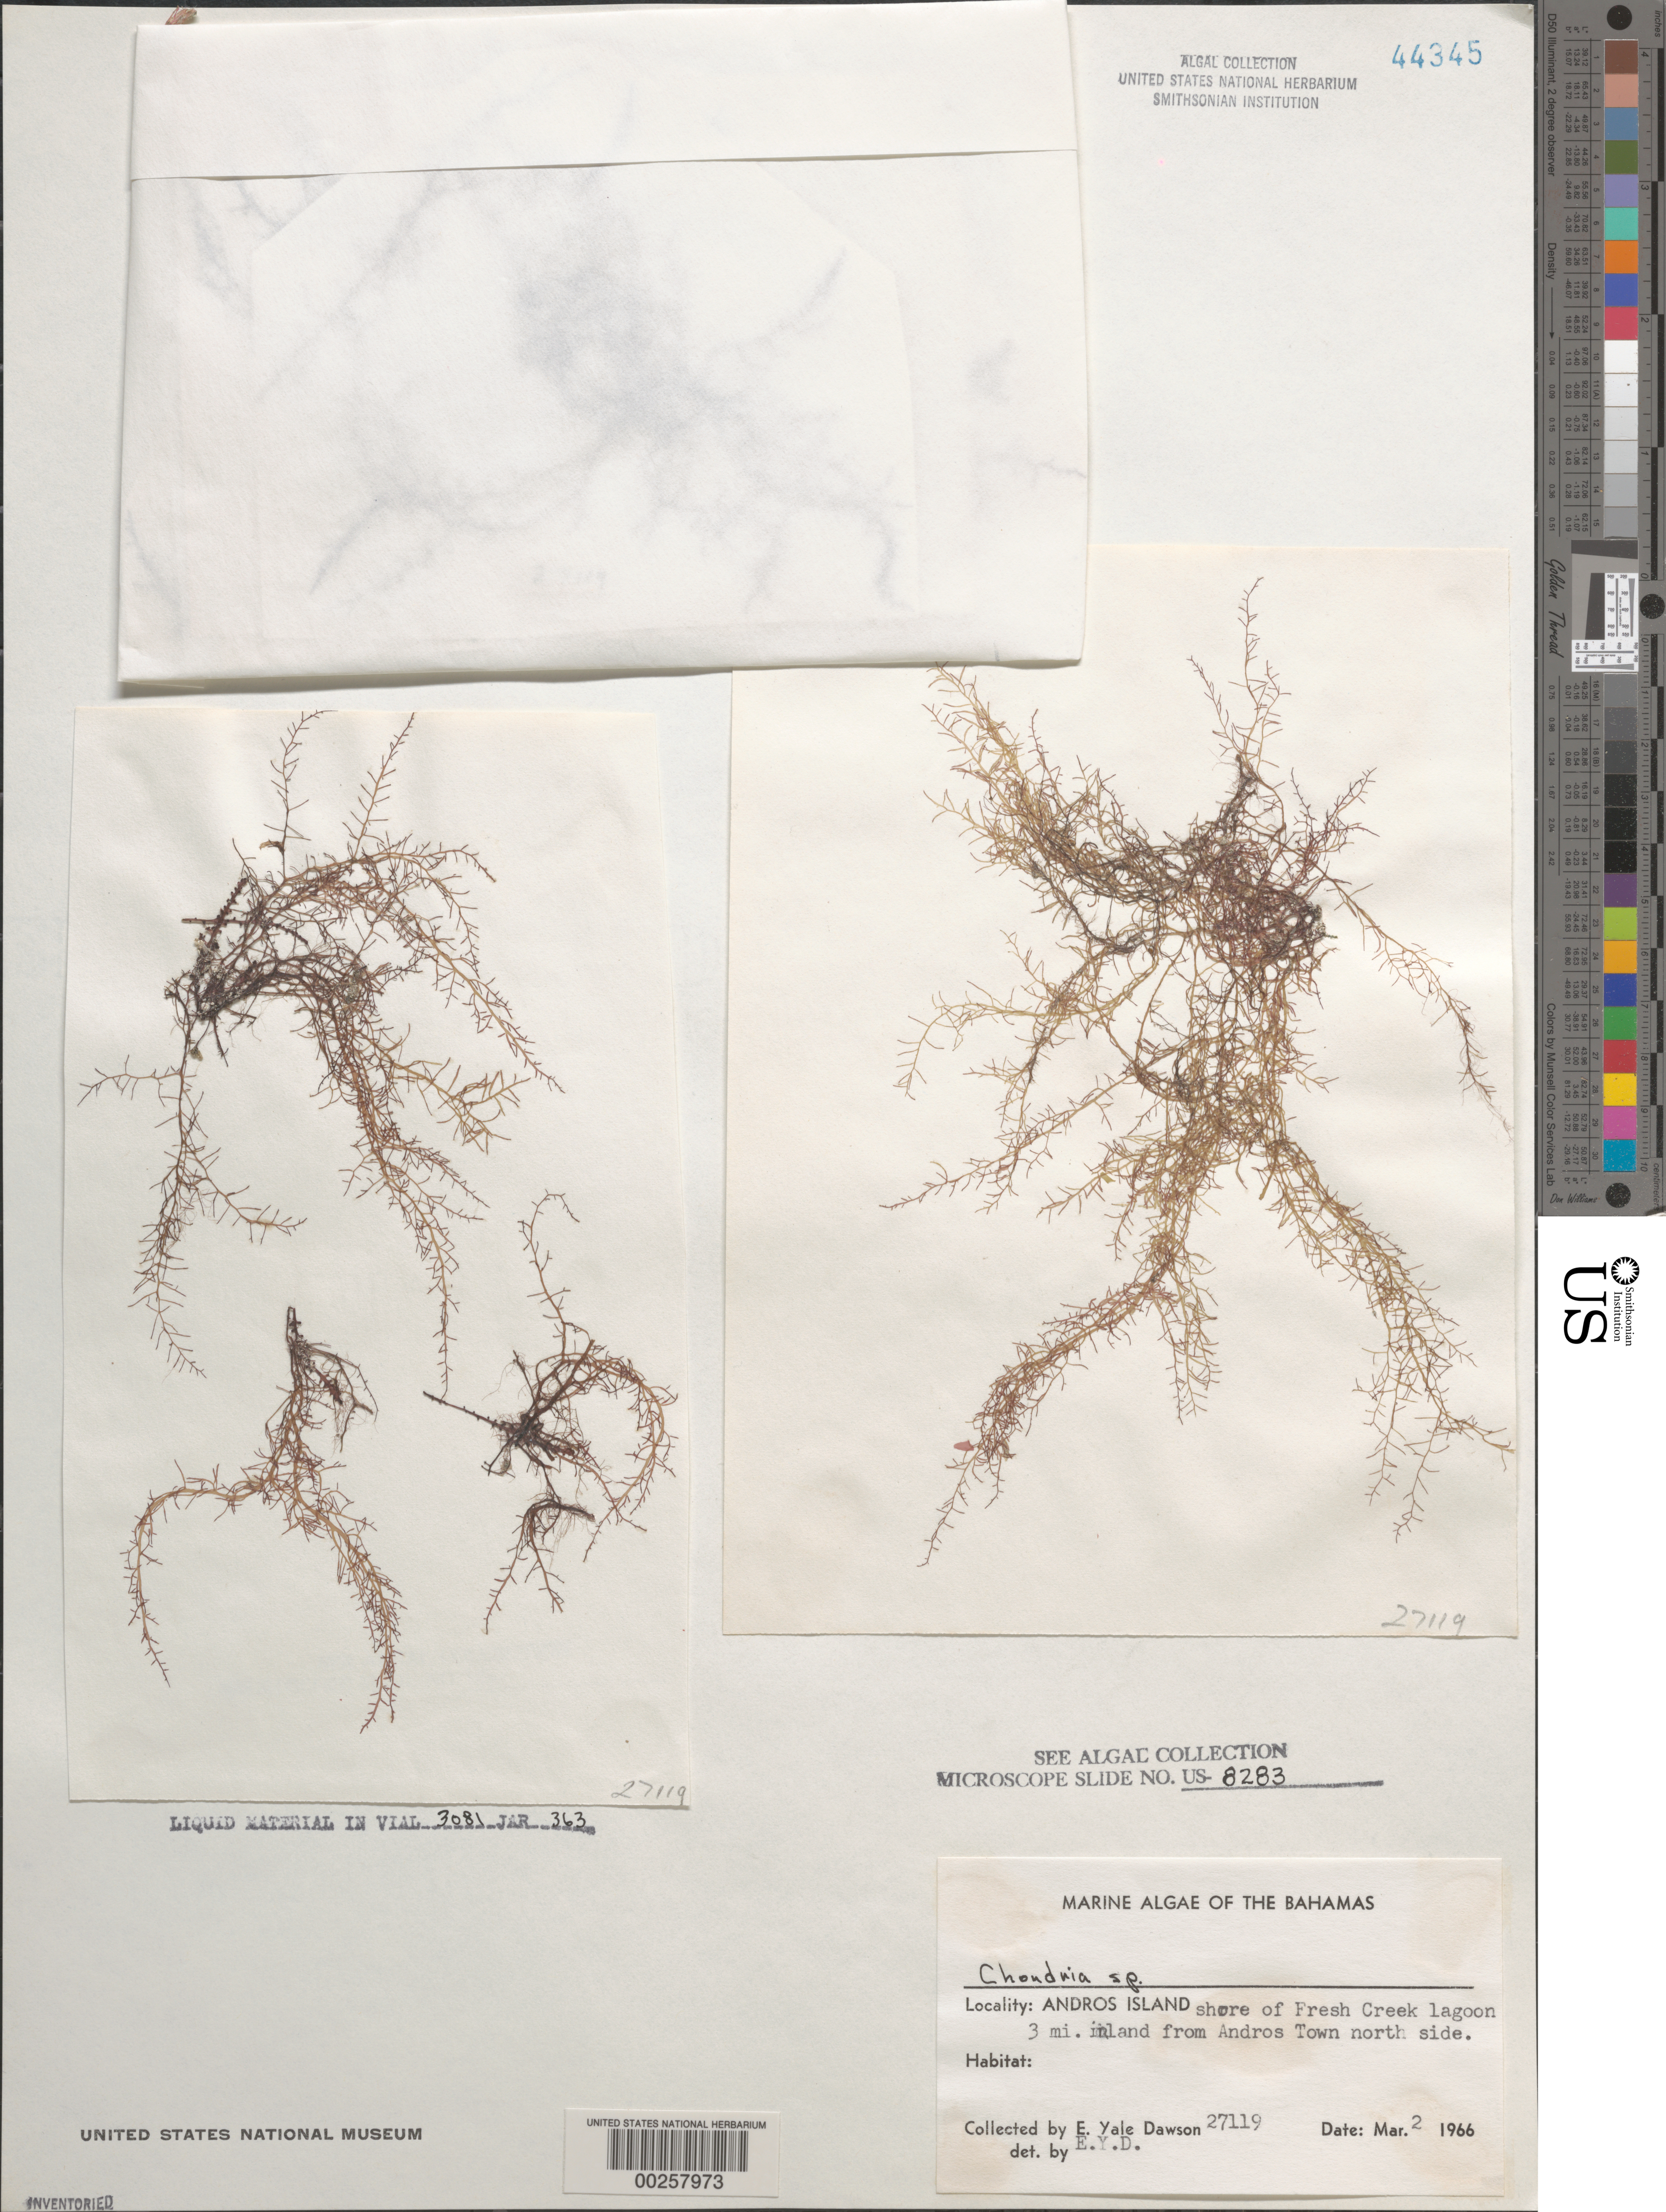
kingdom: Plantae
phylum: Rhodophyta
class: Florideophyceae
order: Ceramiales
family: Rhodomelaceae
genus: Chondria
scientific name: Chondria sp.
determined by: Dawson, E. Y.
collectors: E. Y. Dawson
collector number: EYD 27119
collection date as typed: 02 Mar 1966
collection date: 1966-03-02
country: Bahamas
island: Andros Island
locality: Fresh Creek lagoon, 3 miles inland from Andros Town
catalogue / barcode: US 44345